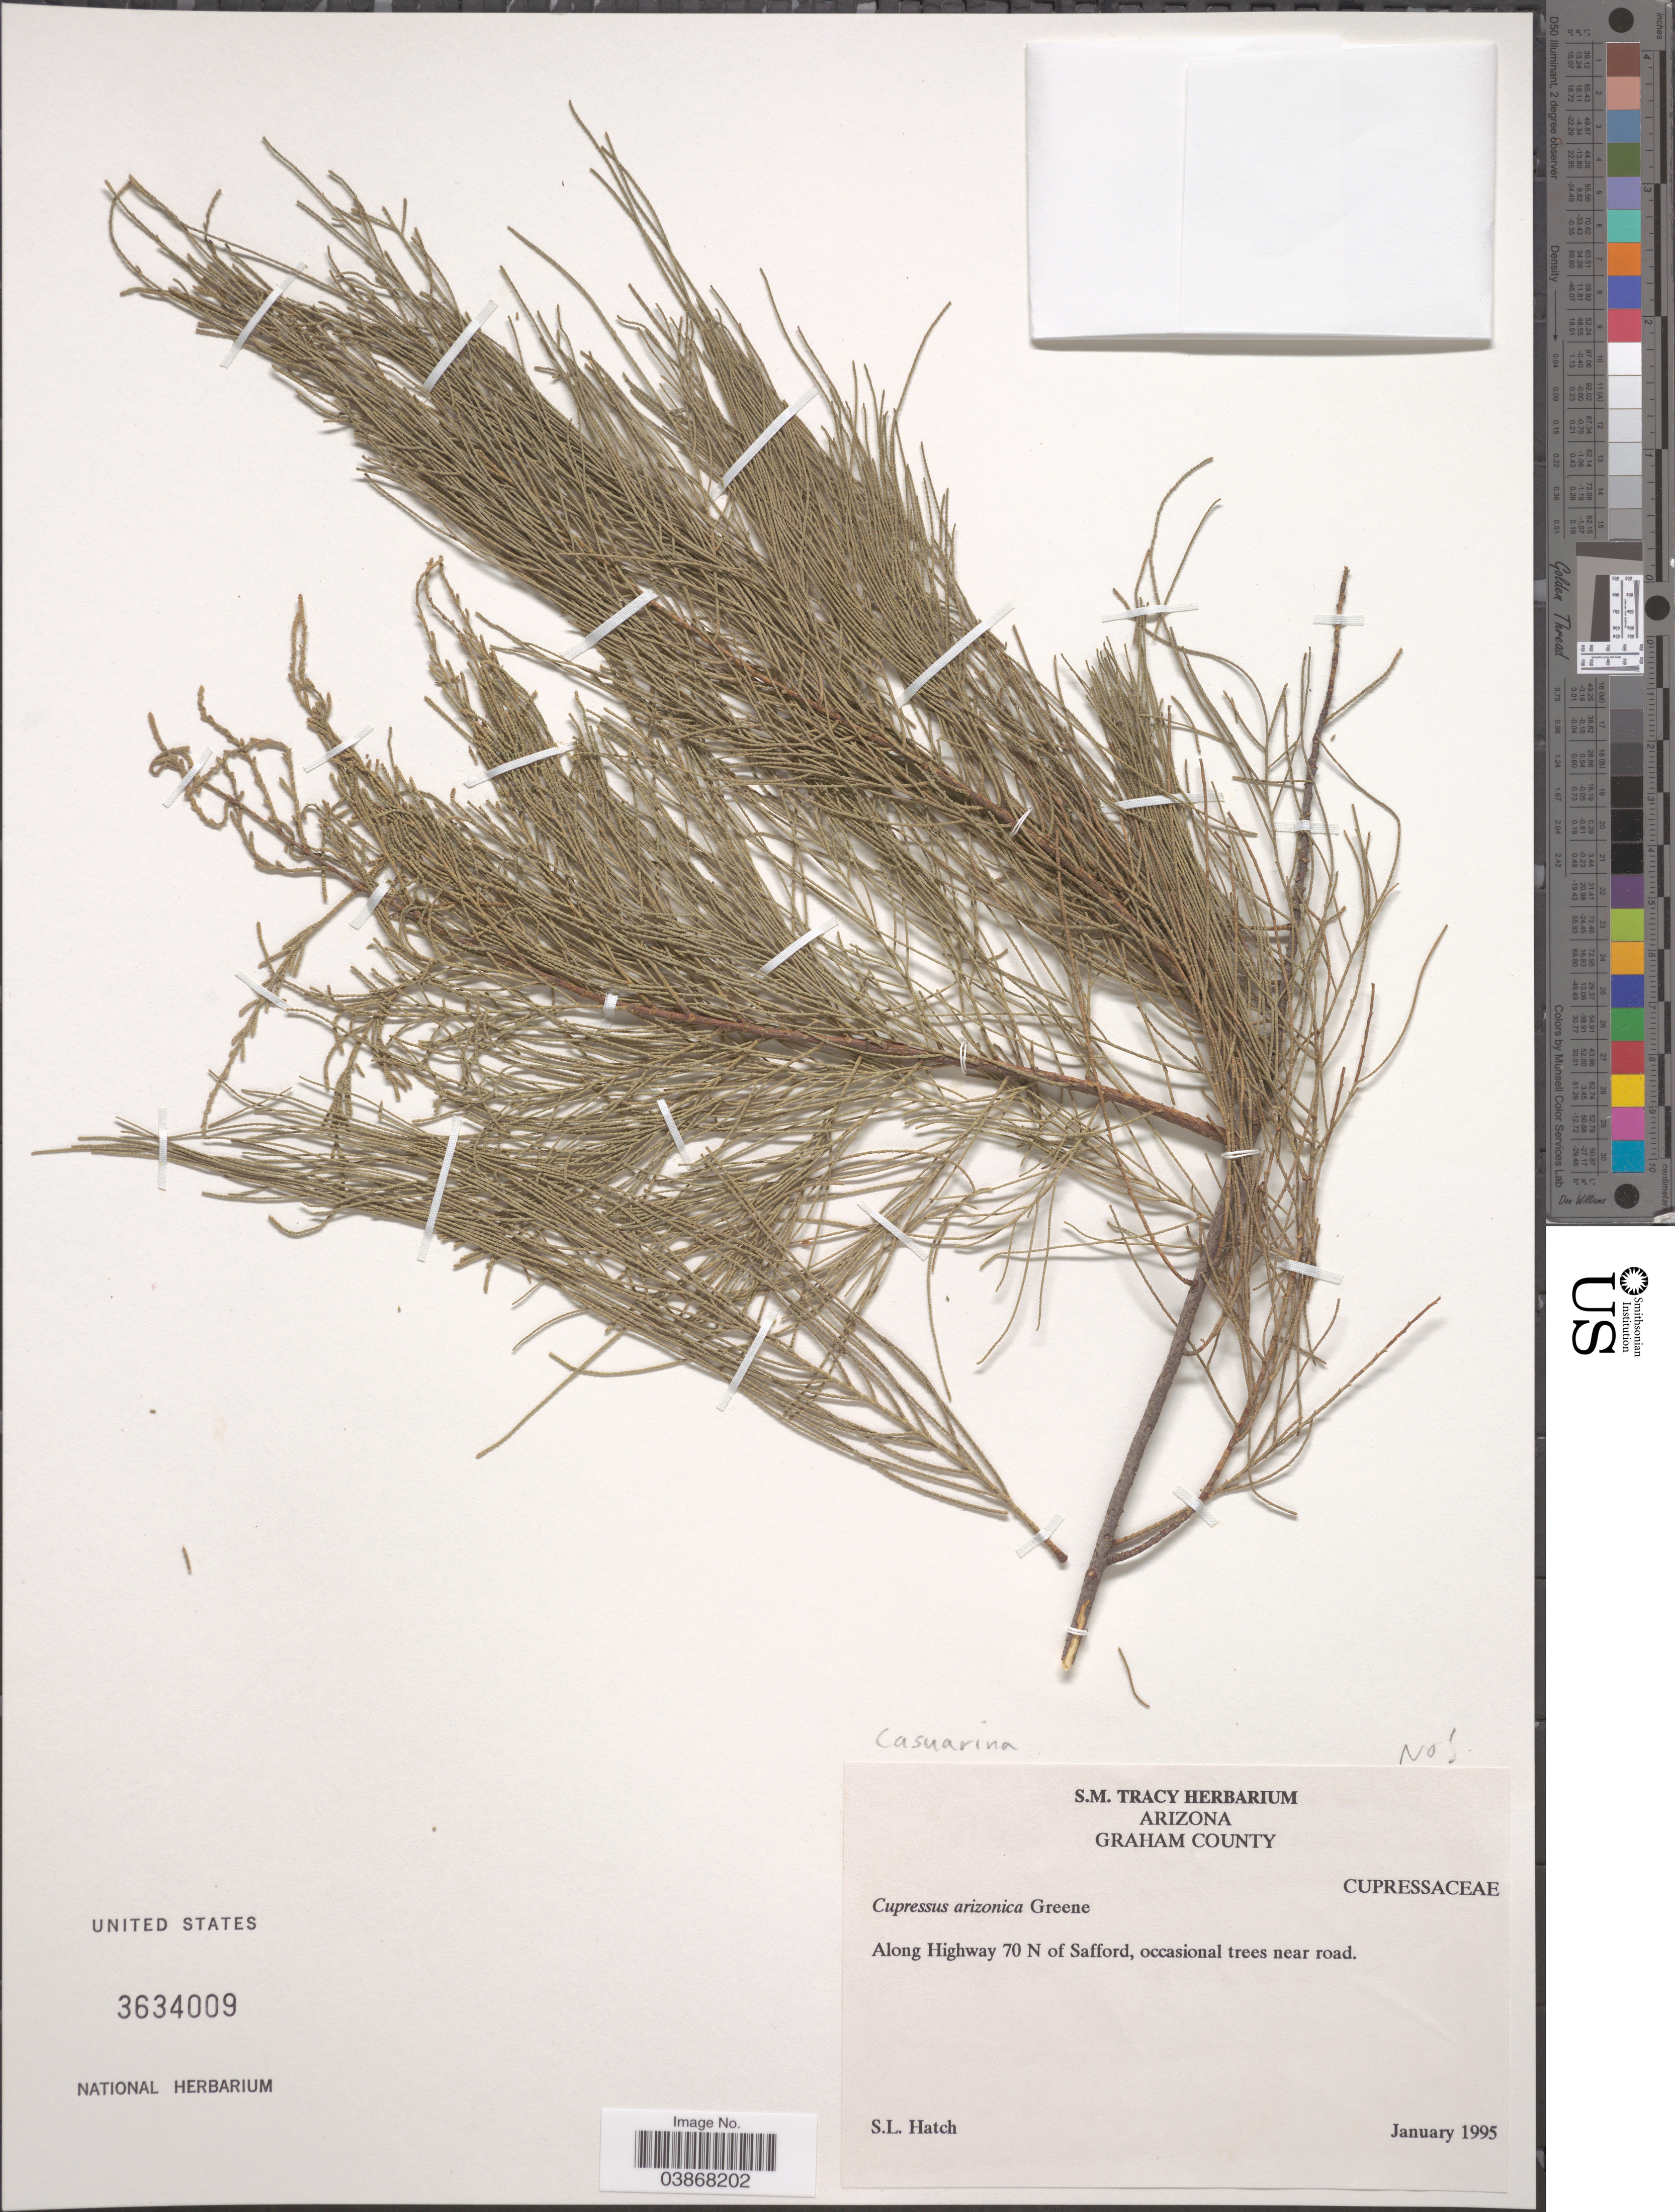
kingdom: Plantae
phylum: Tracheophyta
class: Magnoliopsida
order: Fagales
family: Casuarinaceae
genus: Casuarina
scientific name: Casuarina sp.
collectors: S. Hatch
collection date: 1995-01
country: United States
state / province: Arizona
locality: Graham County. Along Highway 70 N of Safford.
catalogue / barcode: US 3634009